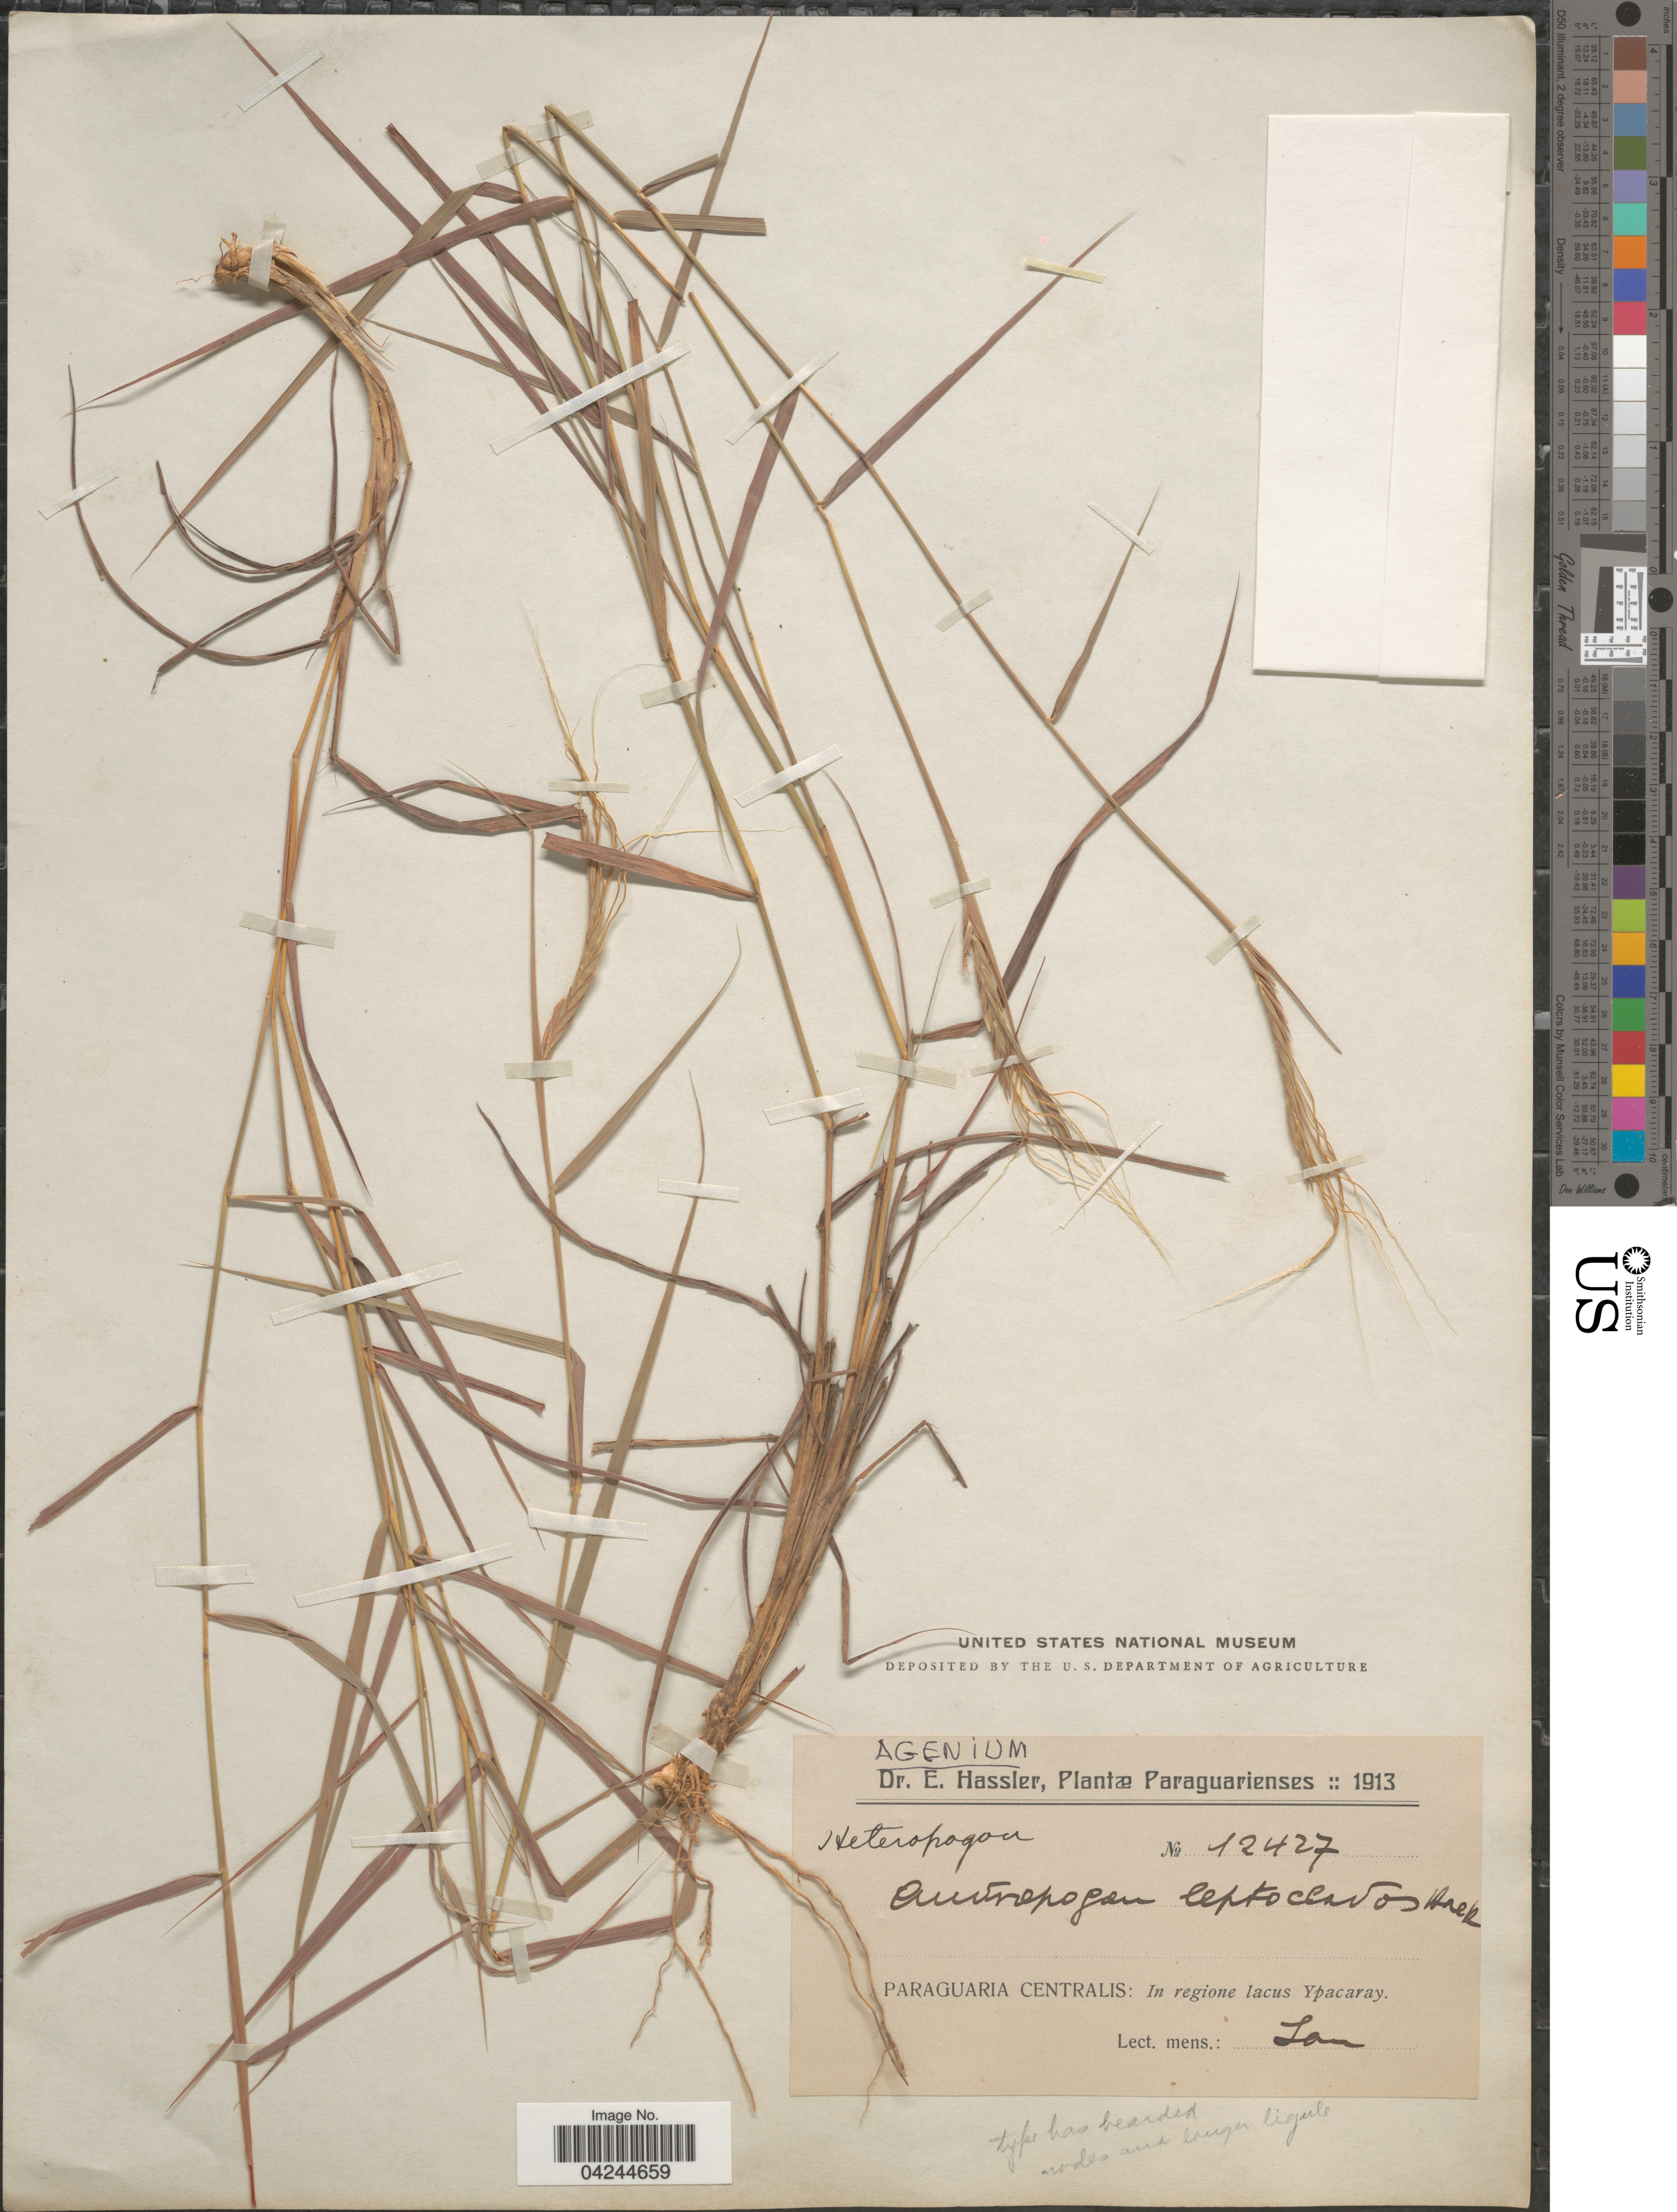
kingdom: Plantae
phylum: Tracheophyta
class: Liliopsida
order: Poales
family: Poaceae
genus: Agenium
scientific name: Agenium leptocladum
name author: (Hack.) Clayton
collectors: E. Hassler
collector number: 12427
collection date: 1913-01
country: Paraguay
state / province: Paraguari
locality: Paraguaria Centralis: In regione lacus Ypacaray.